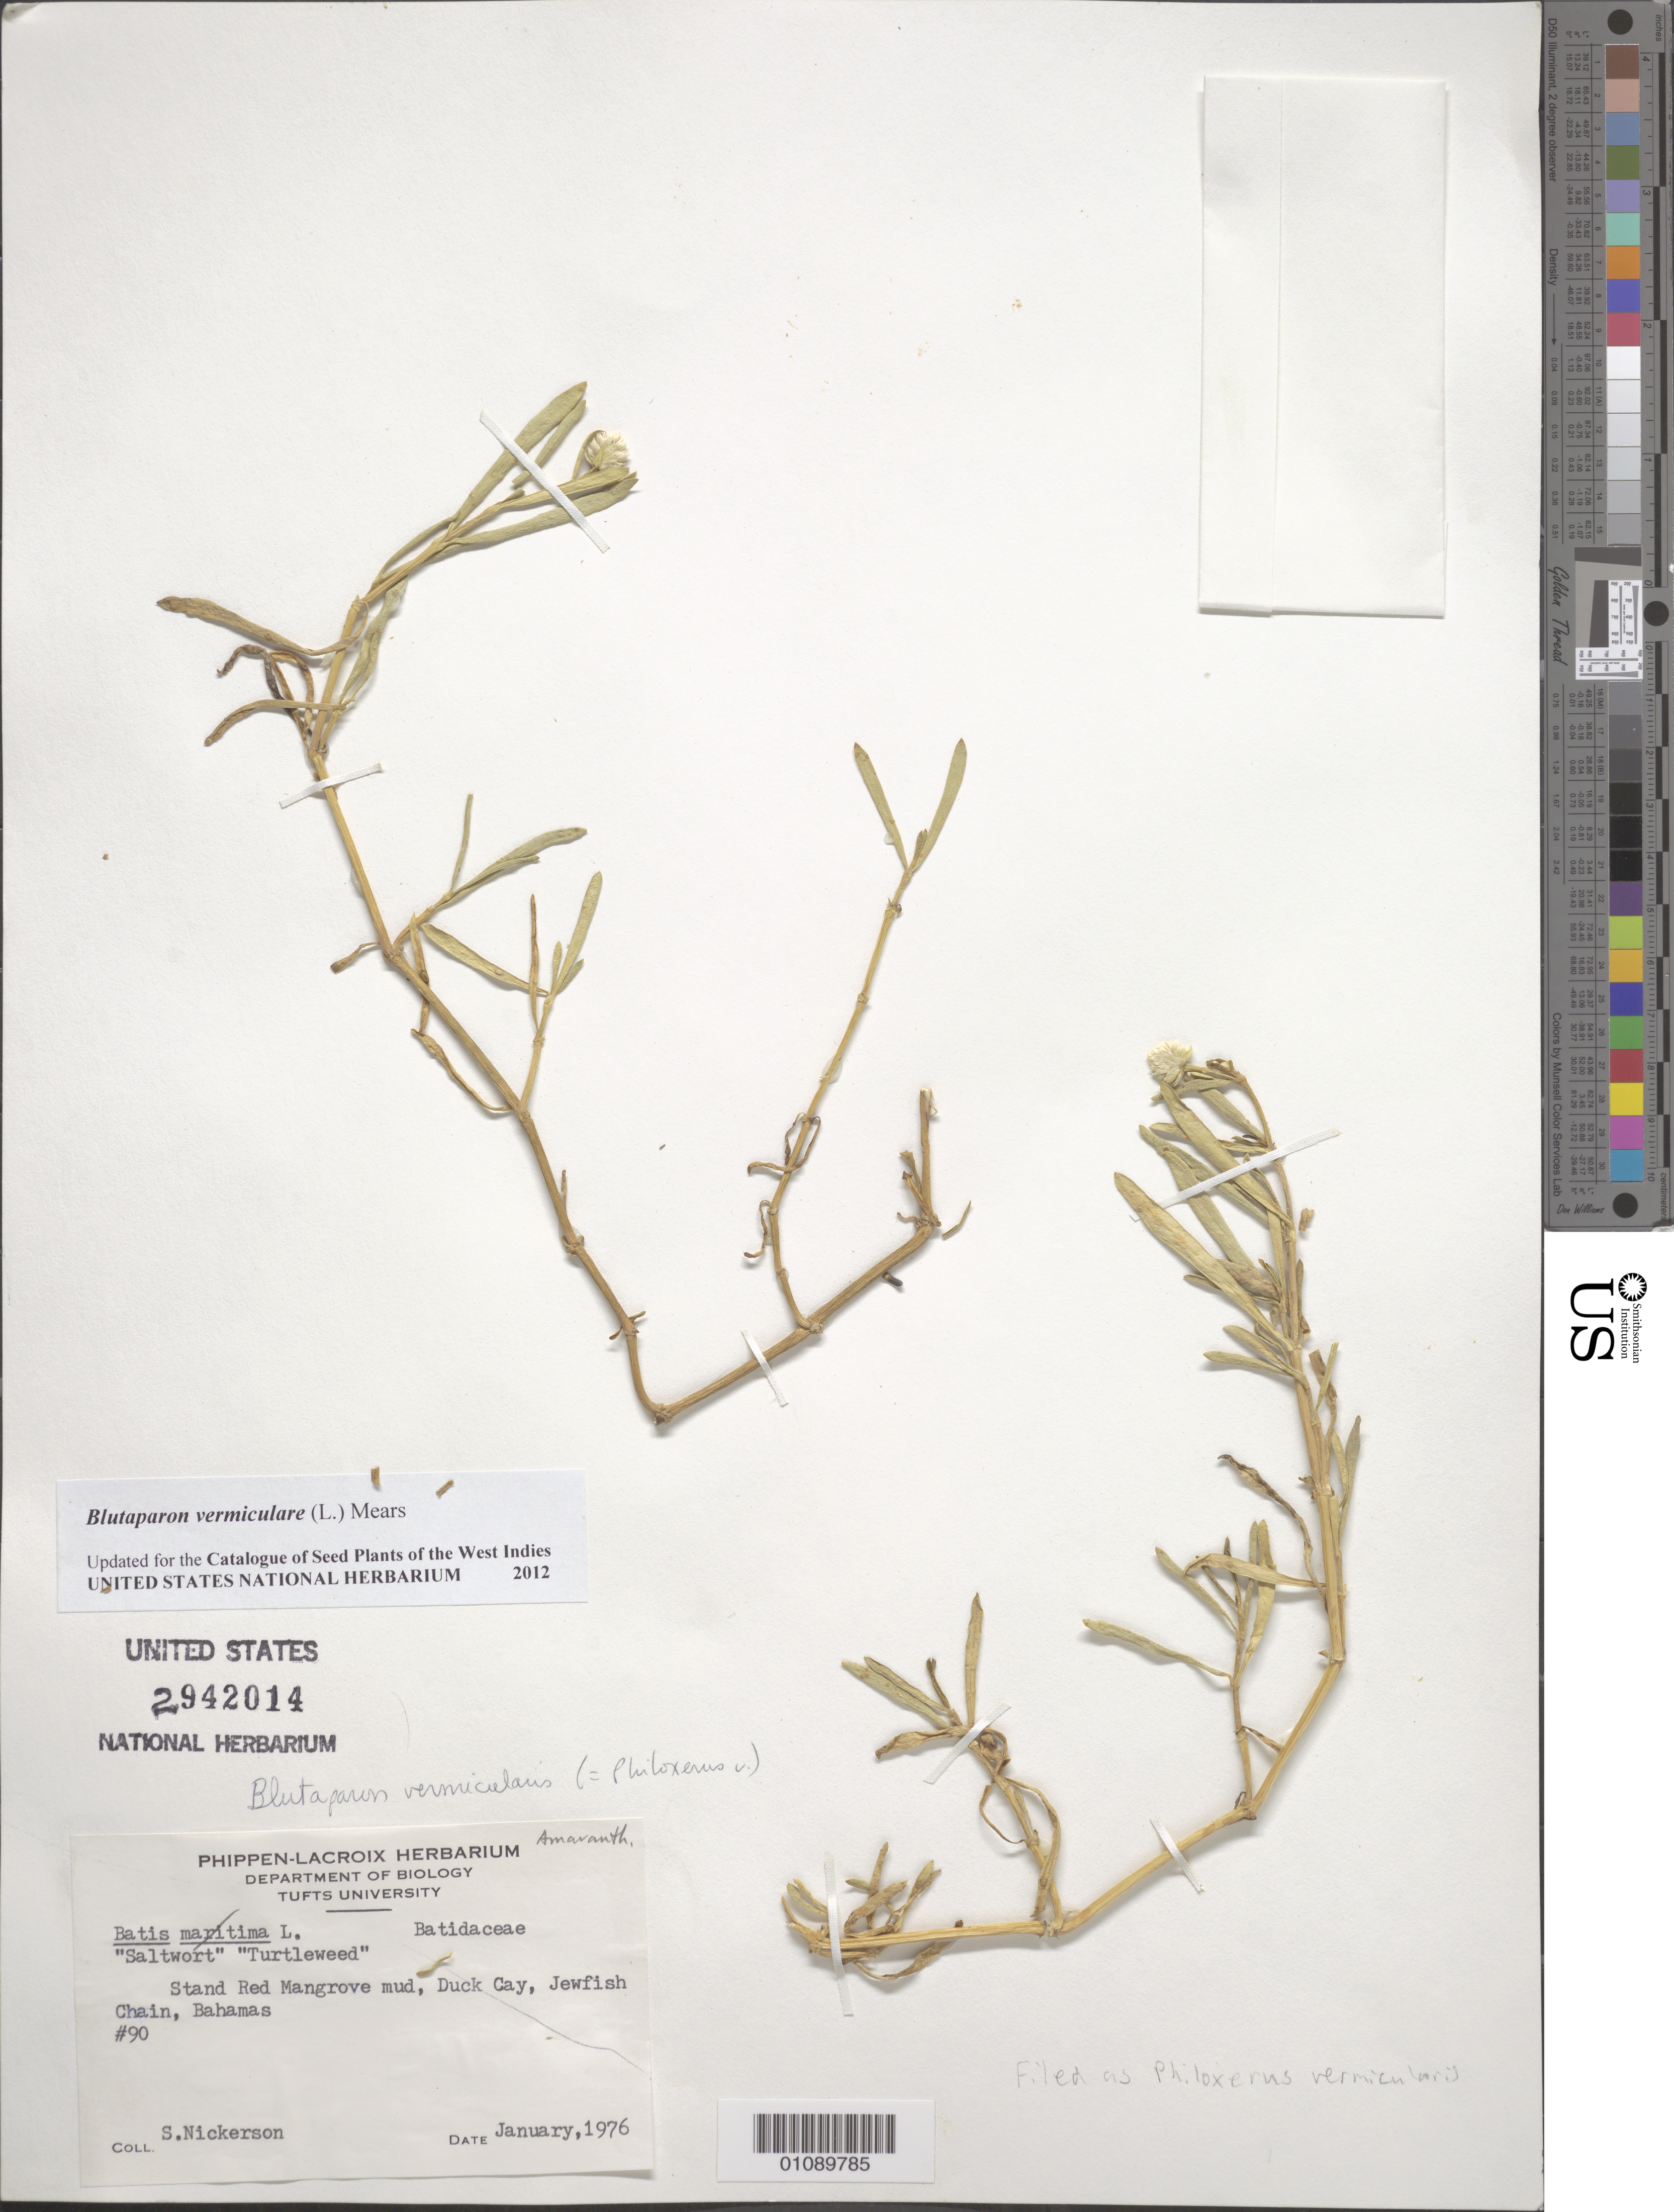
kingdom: Plantae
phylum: Tracheophyta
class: Magnoliopsida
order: Caryophyllales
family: Amaranthaceae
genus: Gomphrena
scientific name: Gomphrena vermicularis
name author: L.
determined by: Strong, Mark T., (BOT), Smithsonian Institution - National Museum of Natural History (UNITED STATES)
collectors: S. Nickerson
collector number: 90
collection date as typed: Jan 1976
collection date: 1976-01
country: Bahamas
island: Duck Cay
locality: Jewfish Chain, Duck Cay, Stand Red Mangrove mud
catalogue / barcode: US 2942014